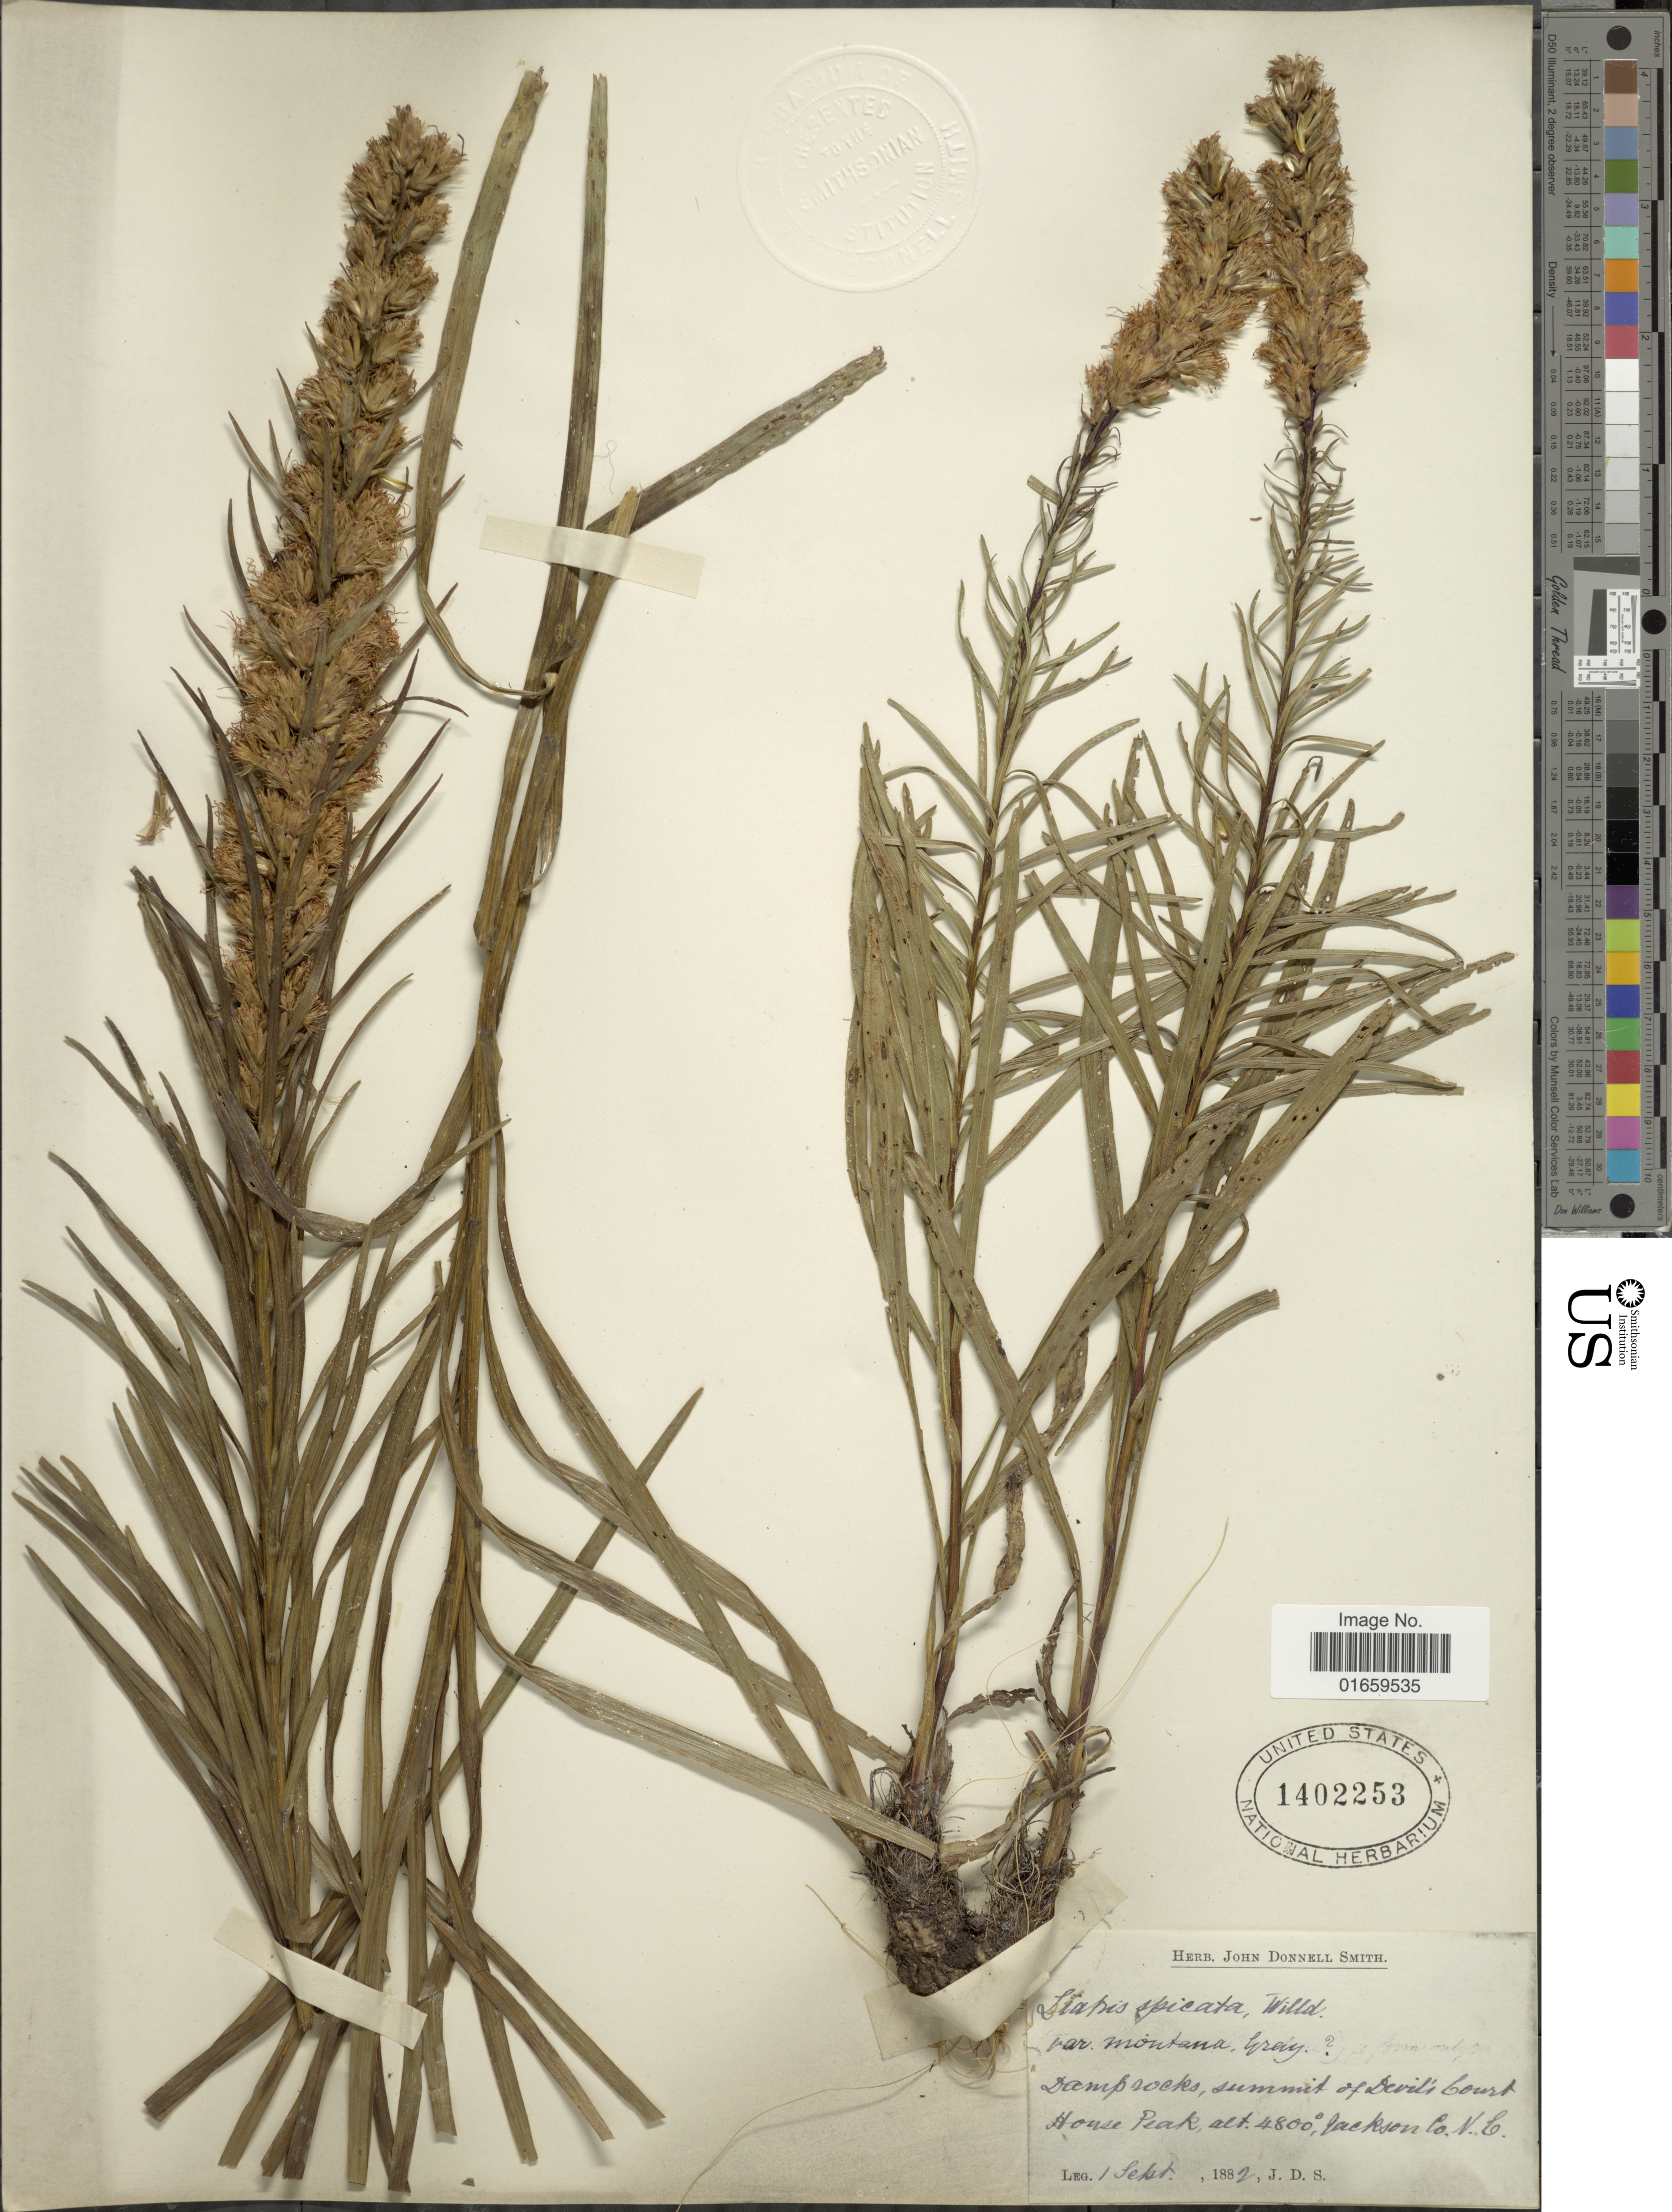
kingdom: Plantae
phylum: Tracheophyta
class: Magnoliopsida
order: Asterales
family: Asteraceae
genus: Liatris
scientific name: Liatris spicata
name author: (L.) Willd.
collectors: J. Donnell Smith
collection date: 1882-09-01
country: United States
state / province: North Carolina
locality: Summit of Devils Court House Peak, Jackson Co., N. C.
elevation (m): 1463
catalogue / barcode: US 1402253